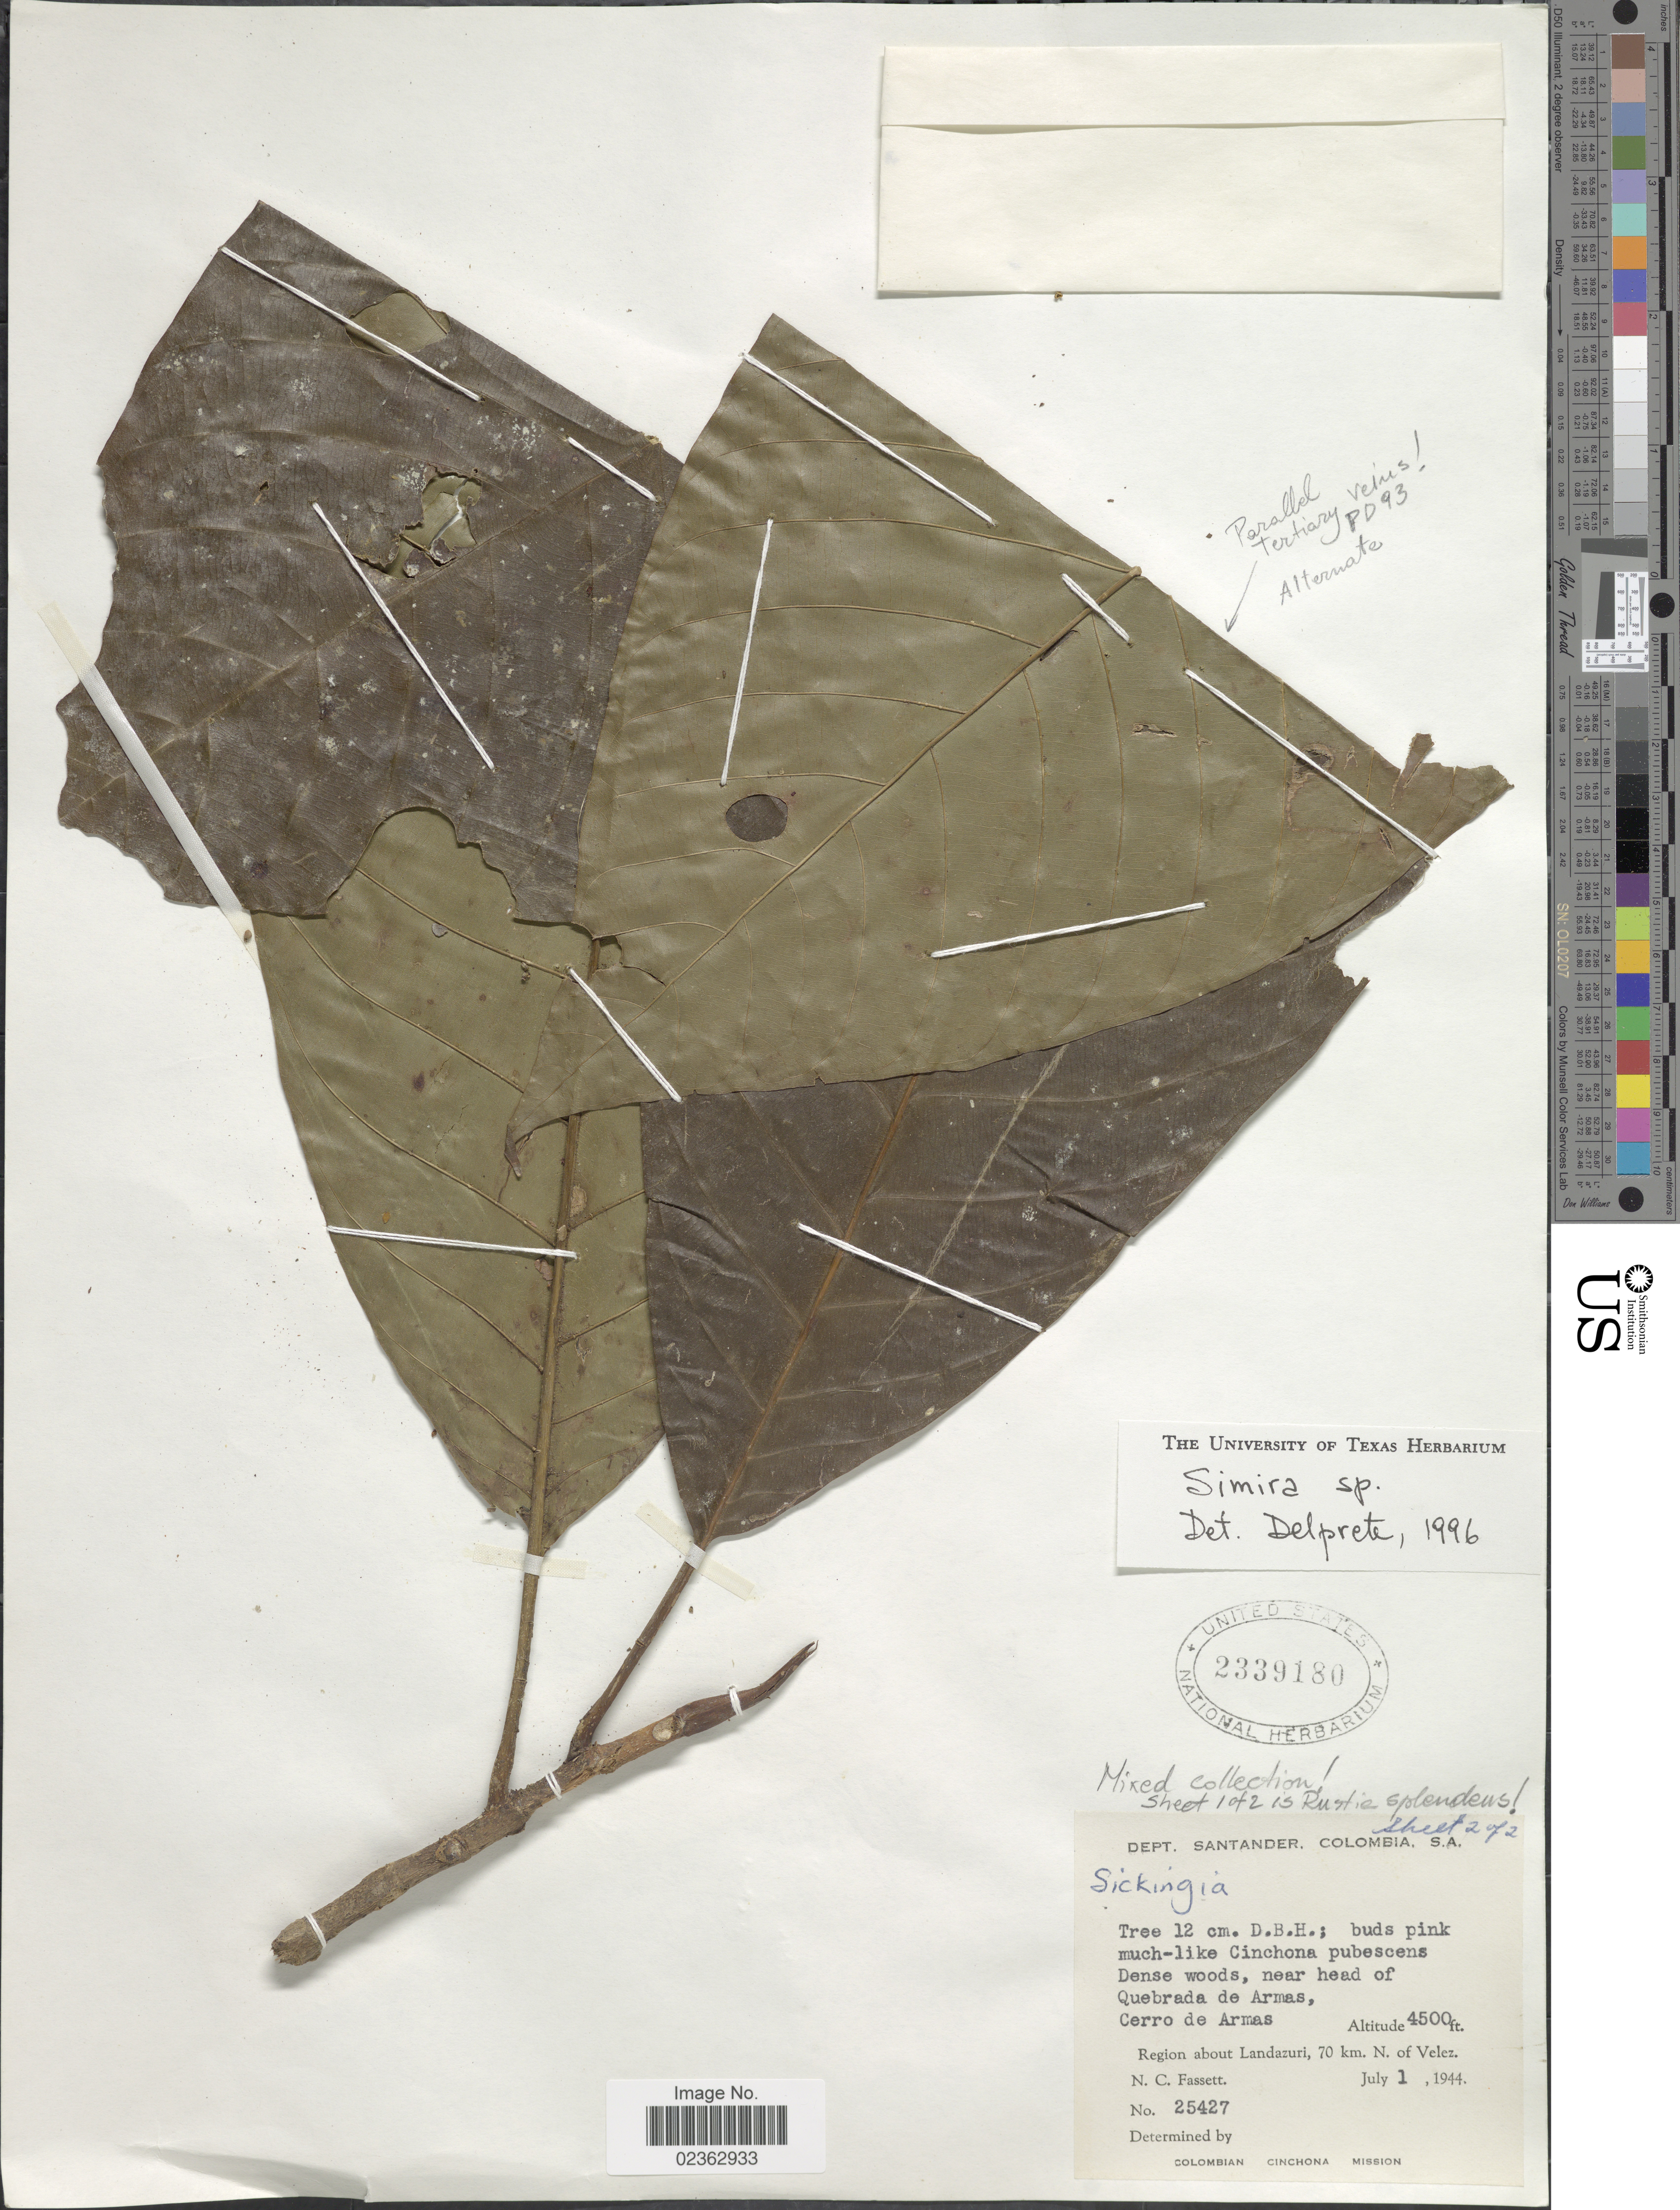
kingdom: Plantae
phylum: Tracheophyta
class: Magnoliopsida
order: Gentianales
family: Rubiaceae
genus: Simira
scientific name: Simira sp.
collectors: N. C. Fassett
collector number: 25427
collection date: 1944-07-01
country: Colombia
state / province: Santander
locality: Dense woods, near head of Quebrada de Armas, Cerro de Armas, region about Landazuri, 70 km. N. of Velez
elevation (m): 1372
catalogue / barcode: US 2339180